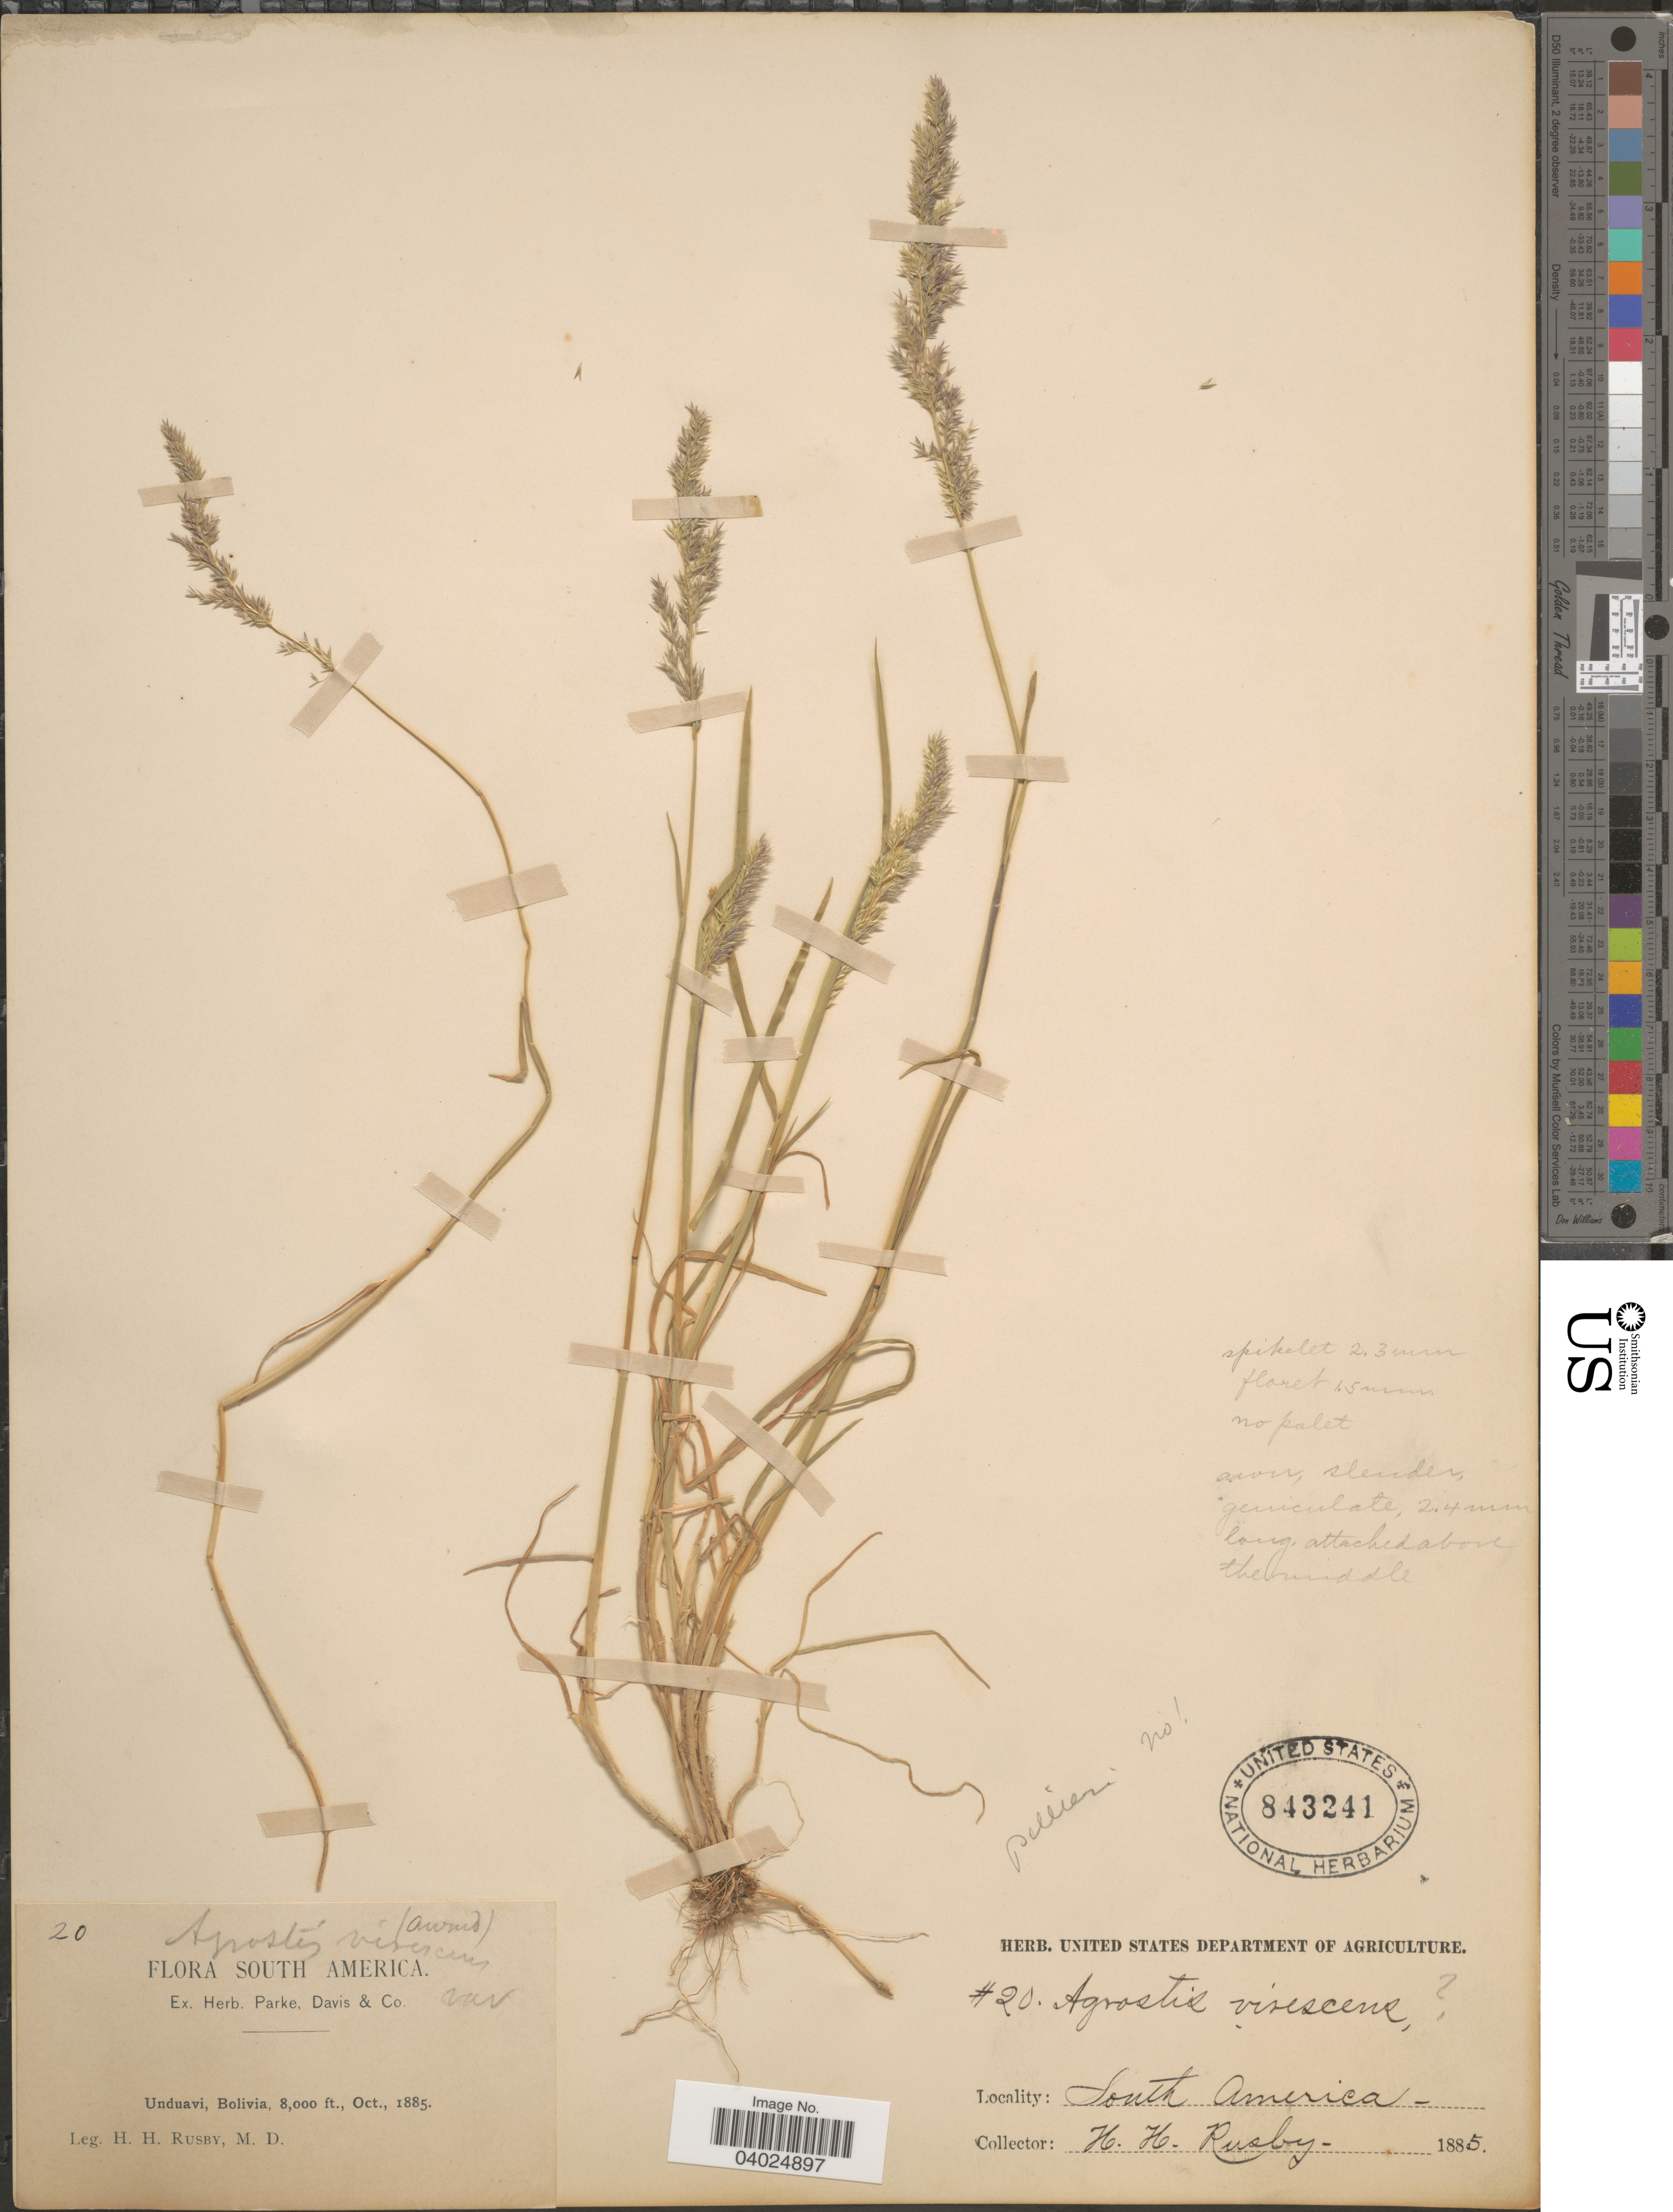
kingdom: Plantae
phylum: Tracheophyta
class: Liliopsida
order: Poales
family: Poaceae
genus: Agrostis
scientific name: Agrostis tolucensis Kunth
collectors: H. H. Rusby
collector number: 20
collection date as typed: Oct., 1885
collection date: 1885-10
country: Bolivia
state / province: La Paz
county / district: Nor Yungas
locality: Unduavi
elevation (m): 2438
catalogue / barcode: US 843241